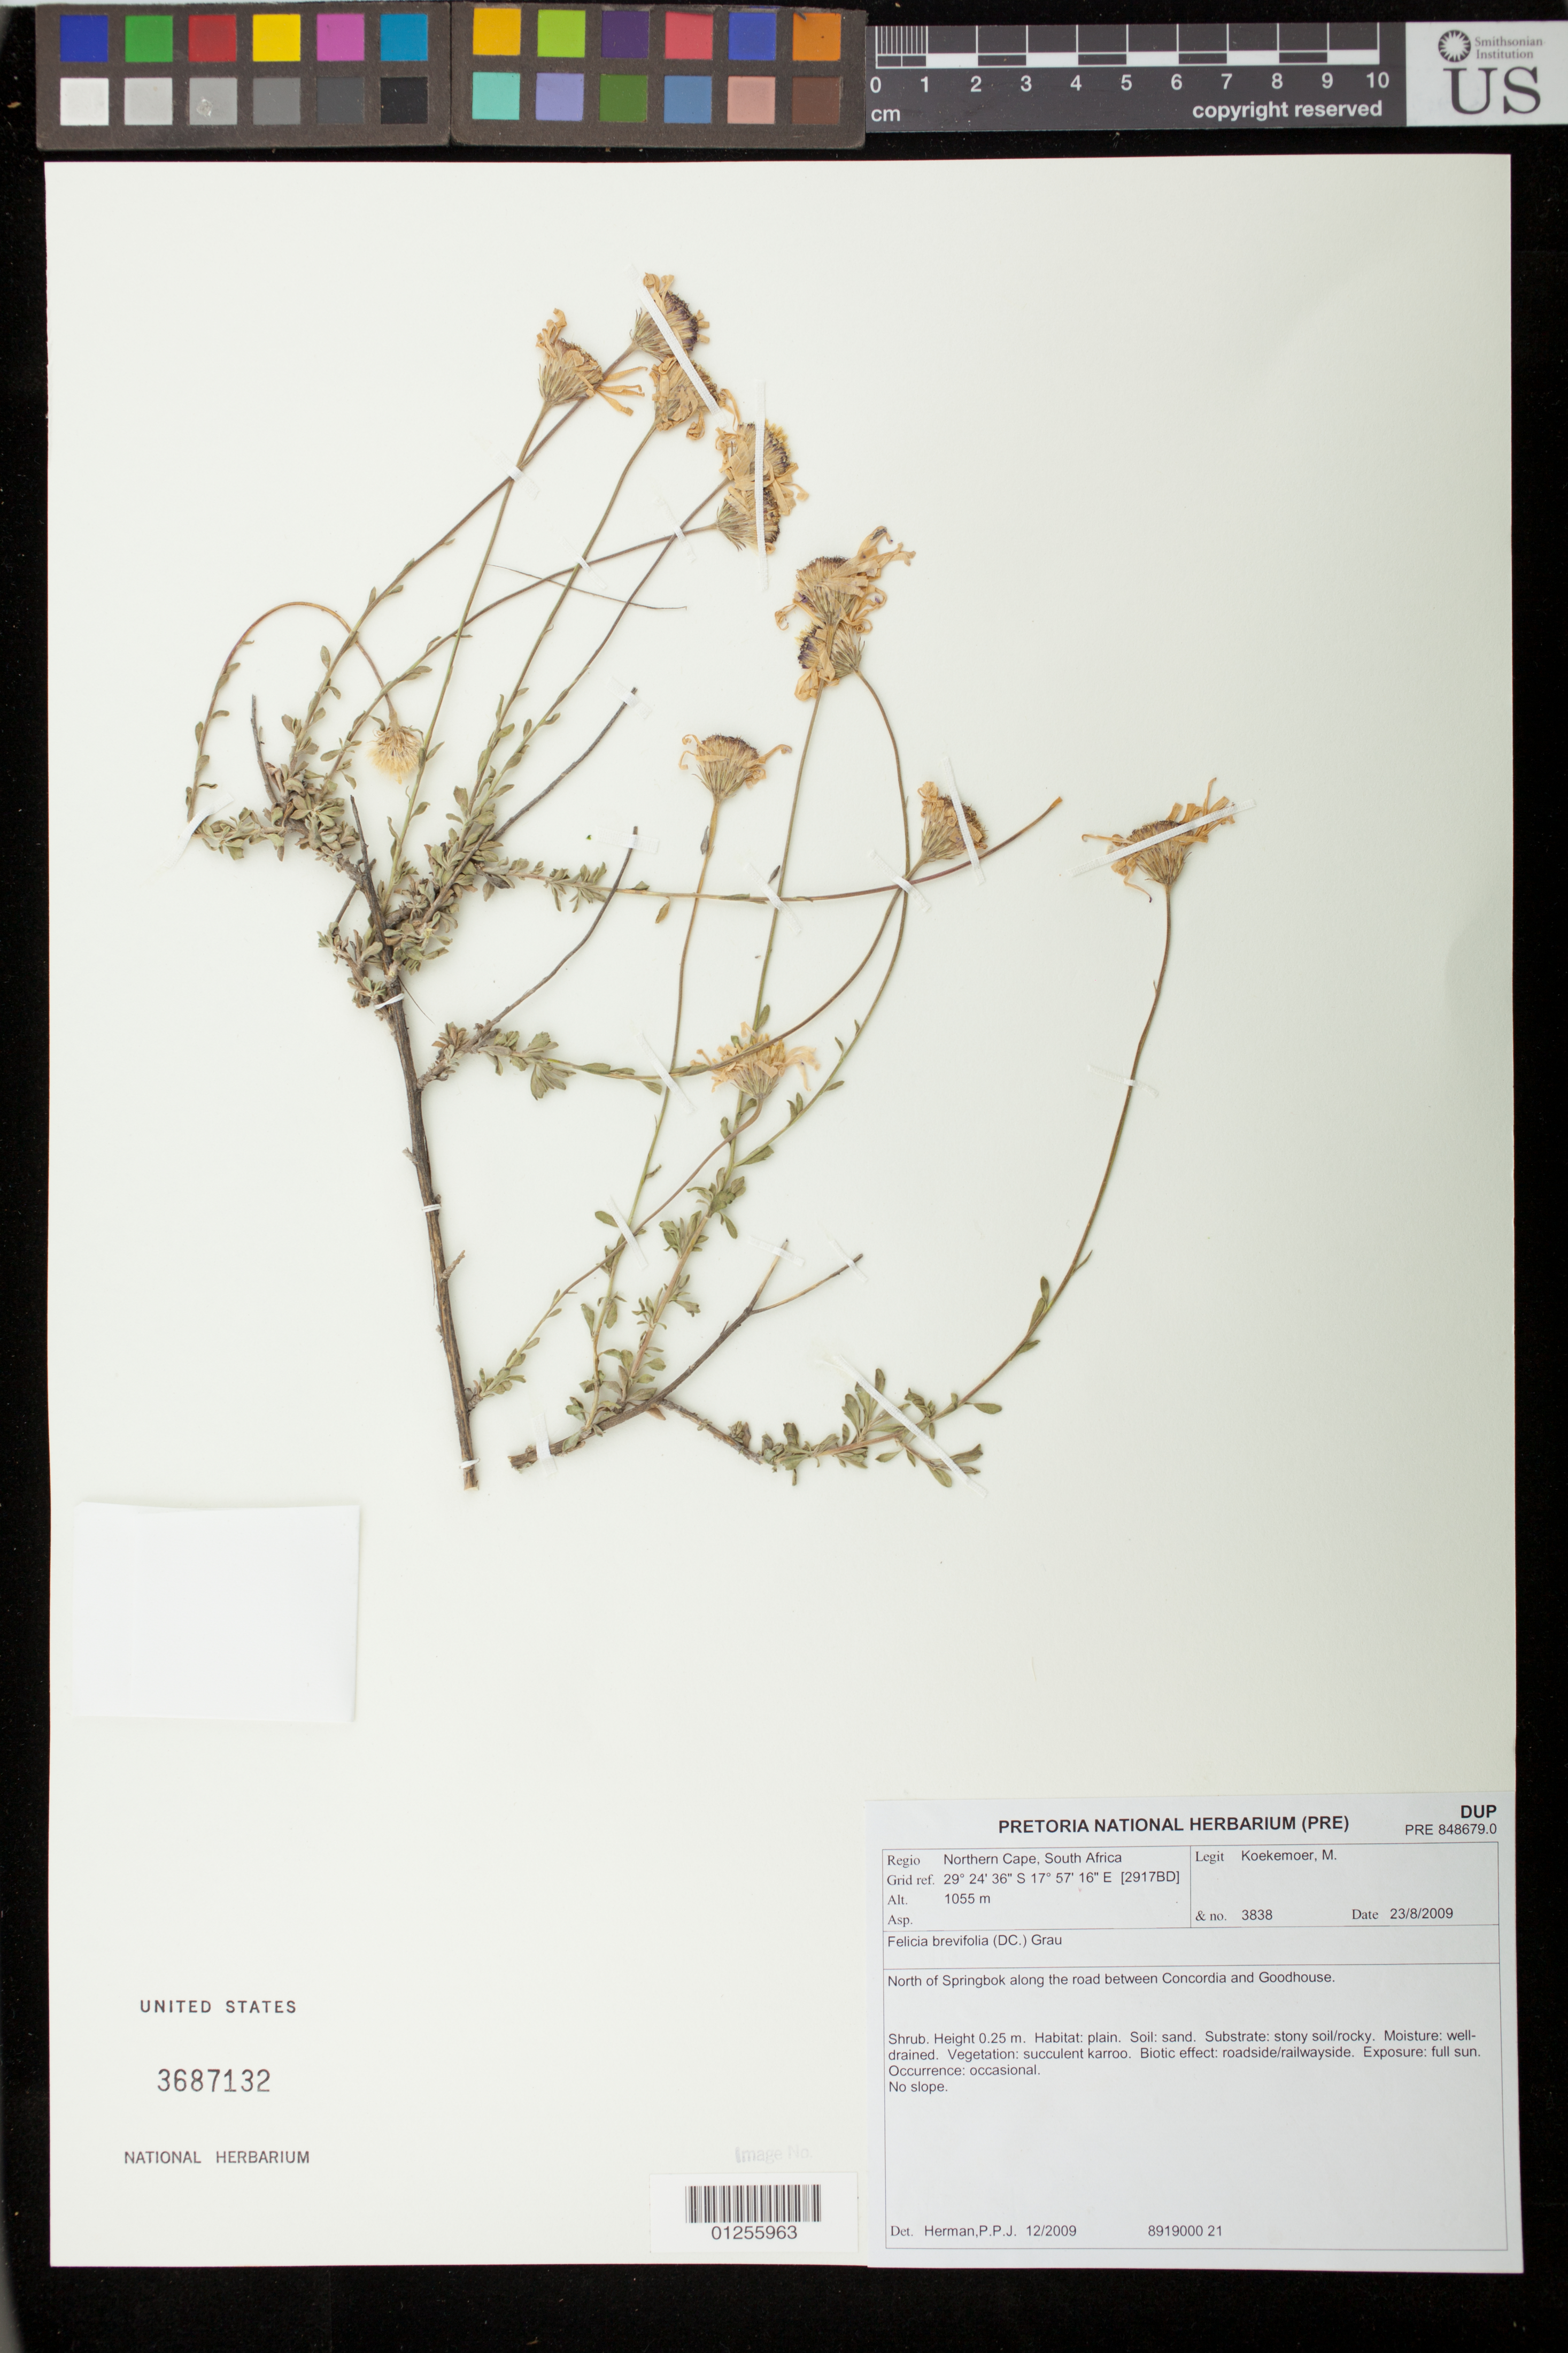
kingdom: Plantae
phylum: Tracheophyta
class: Magnoliopsida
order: Asterales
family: Asteraceae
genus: Felicia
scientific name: Felicia brevifolia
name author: (DC.) Grau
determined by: Herman, P. P. J.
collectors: M. Koekemoer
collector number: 3838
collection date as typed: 23 August 2009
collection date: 2009-08-23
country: South Africa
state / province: Northern Cape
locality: North of Springbok along the road between Concordia and Goodhouse.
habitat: Sandy soil; succulent karroo vegetation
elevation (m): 1055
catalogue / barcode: US 3687132